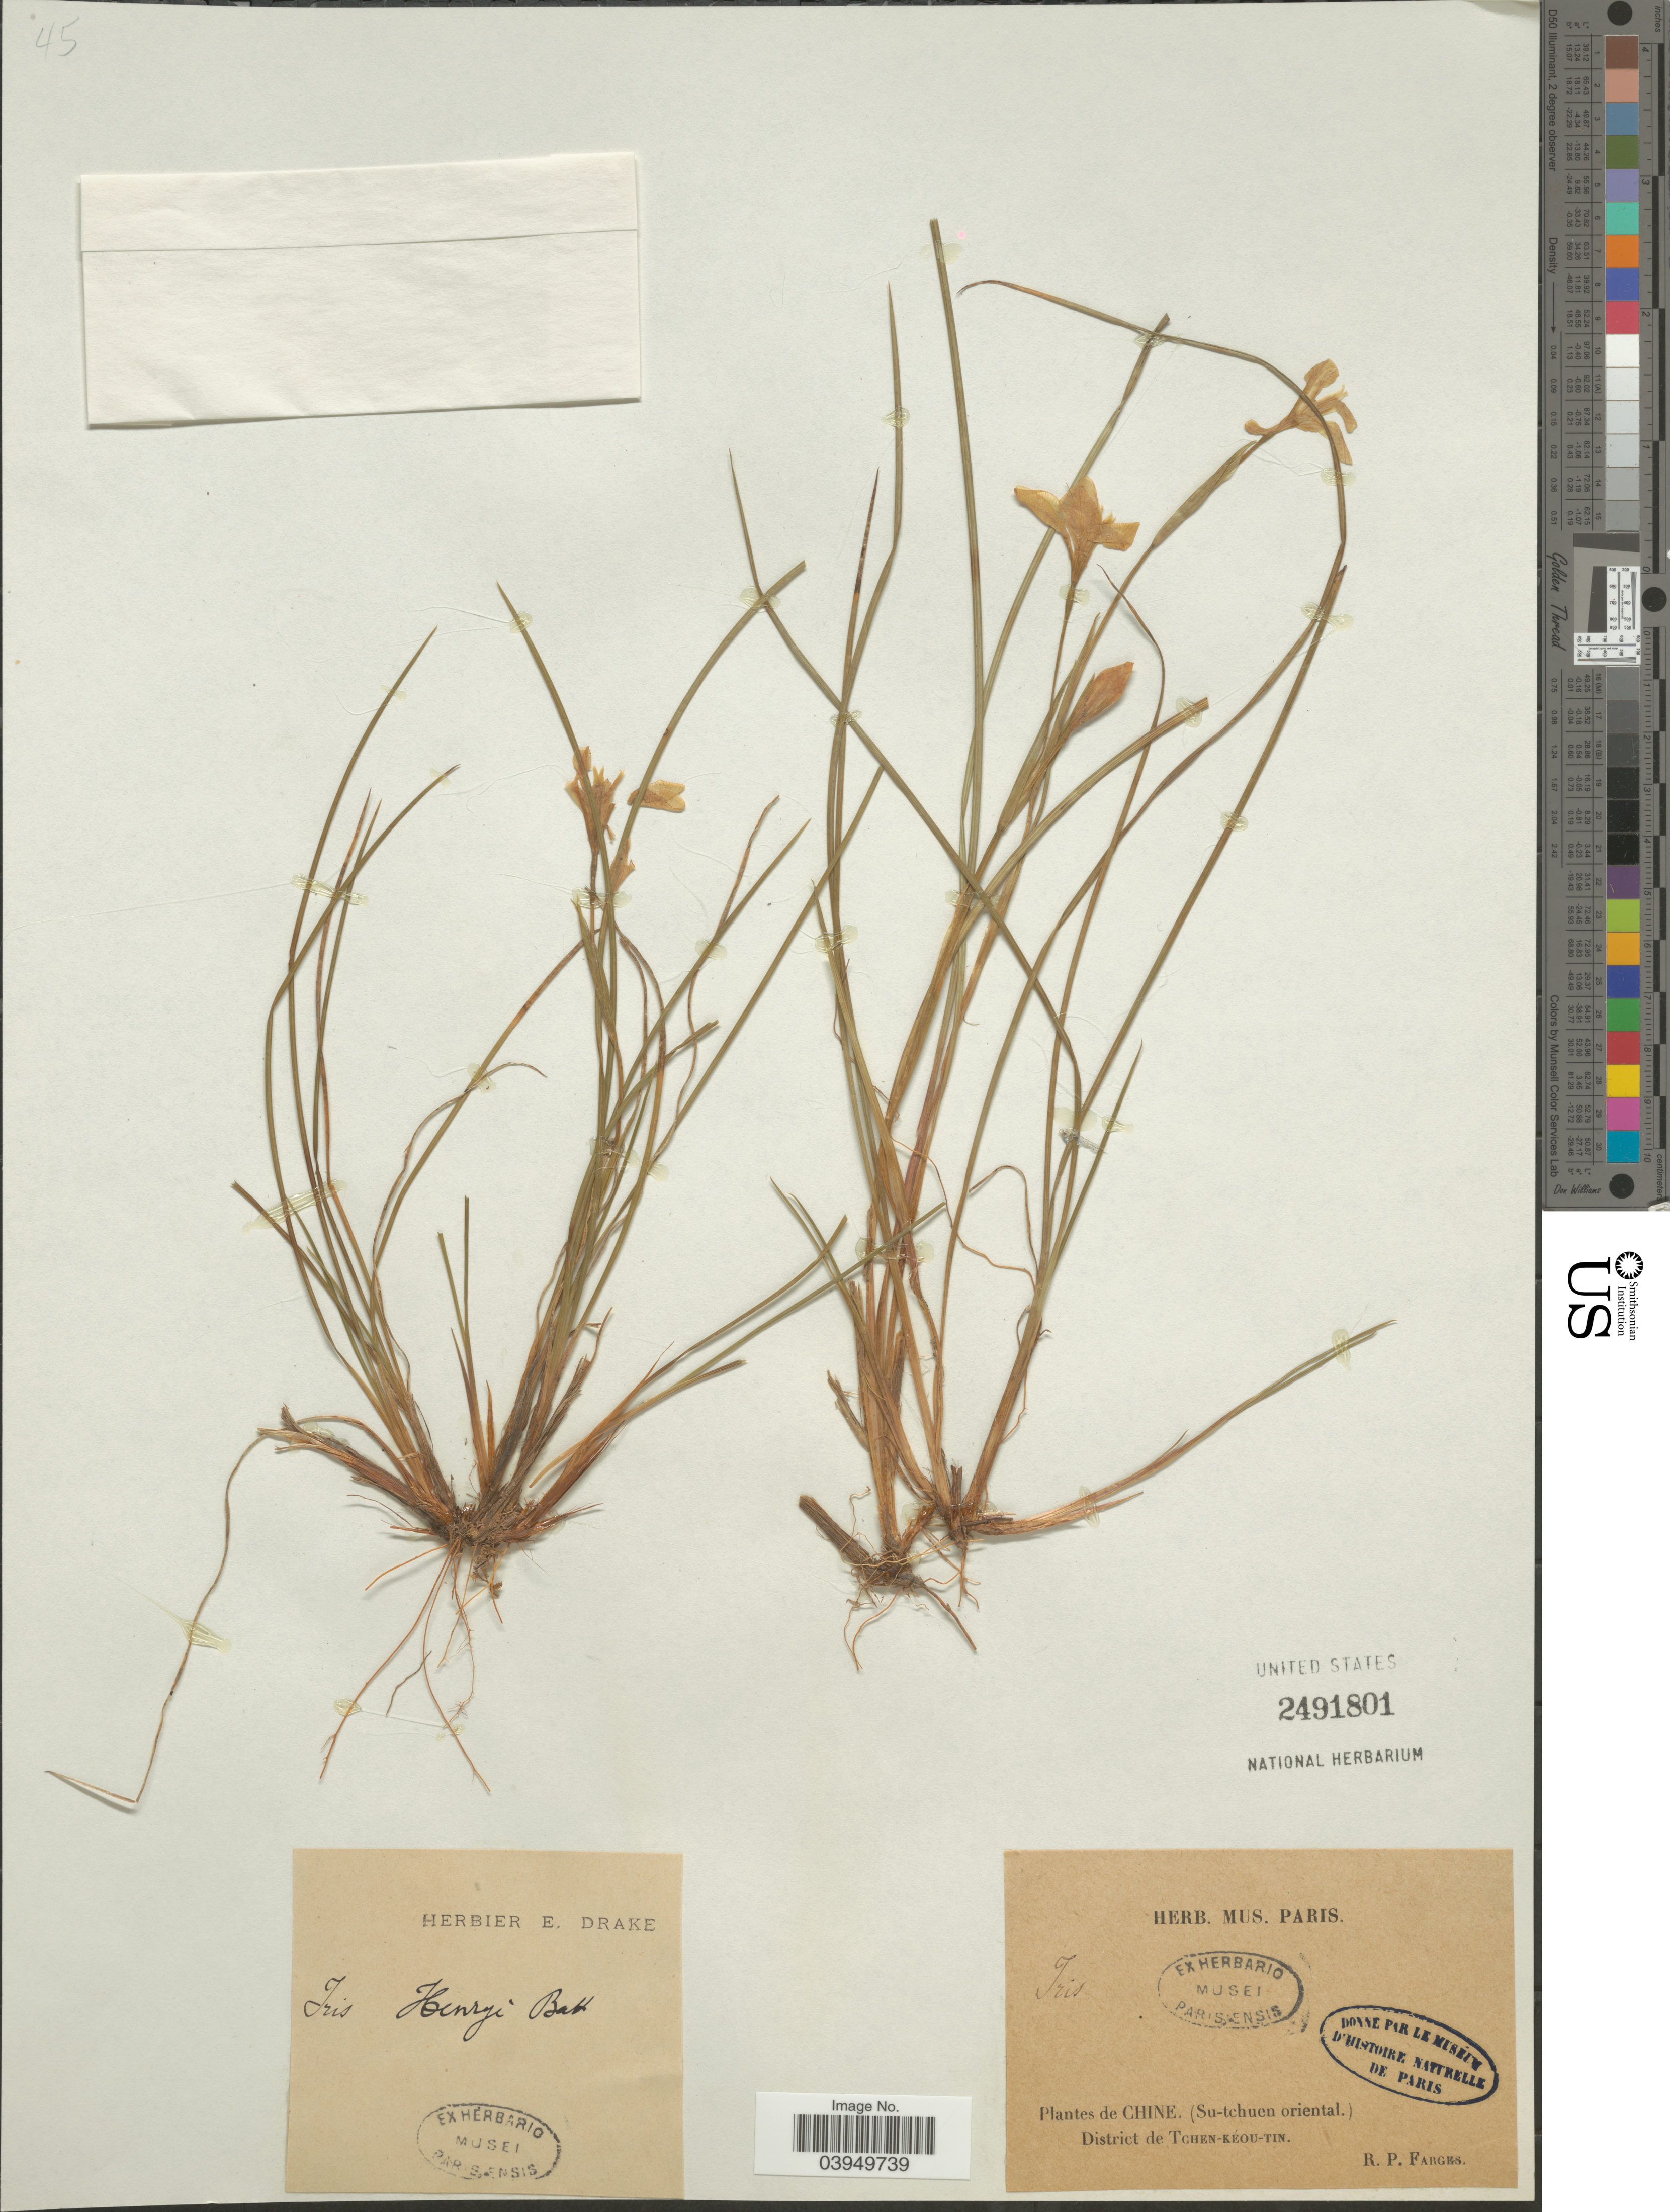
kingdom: Plantae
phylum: Tracheophyta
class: Liliopsida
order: Asparagales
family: Iridaceae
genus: Iris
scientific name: Iris henryi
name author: Baker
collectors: R. Farges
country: China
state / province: Sichuan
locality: Su-tchuen oriental. District de Tchen-Kéou-Tin.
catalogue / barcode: US 2491801